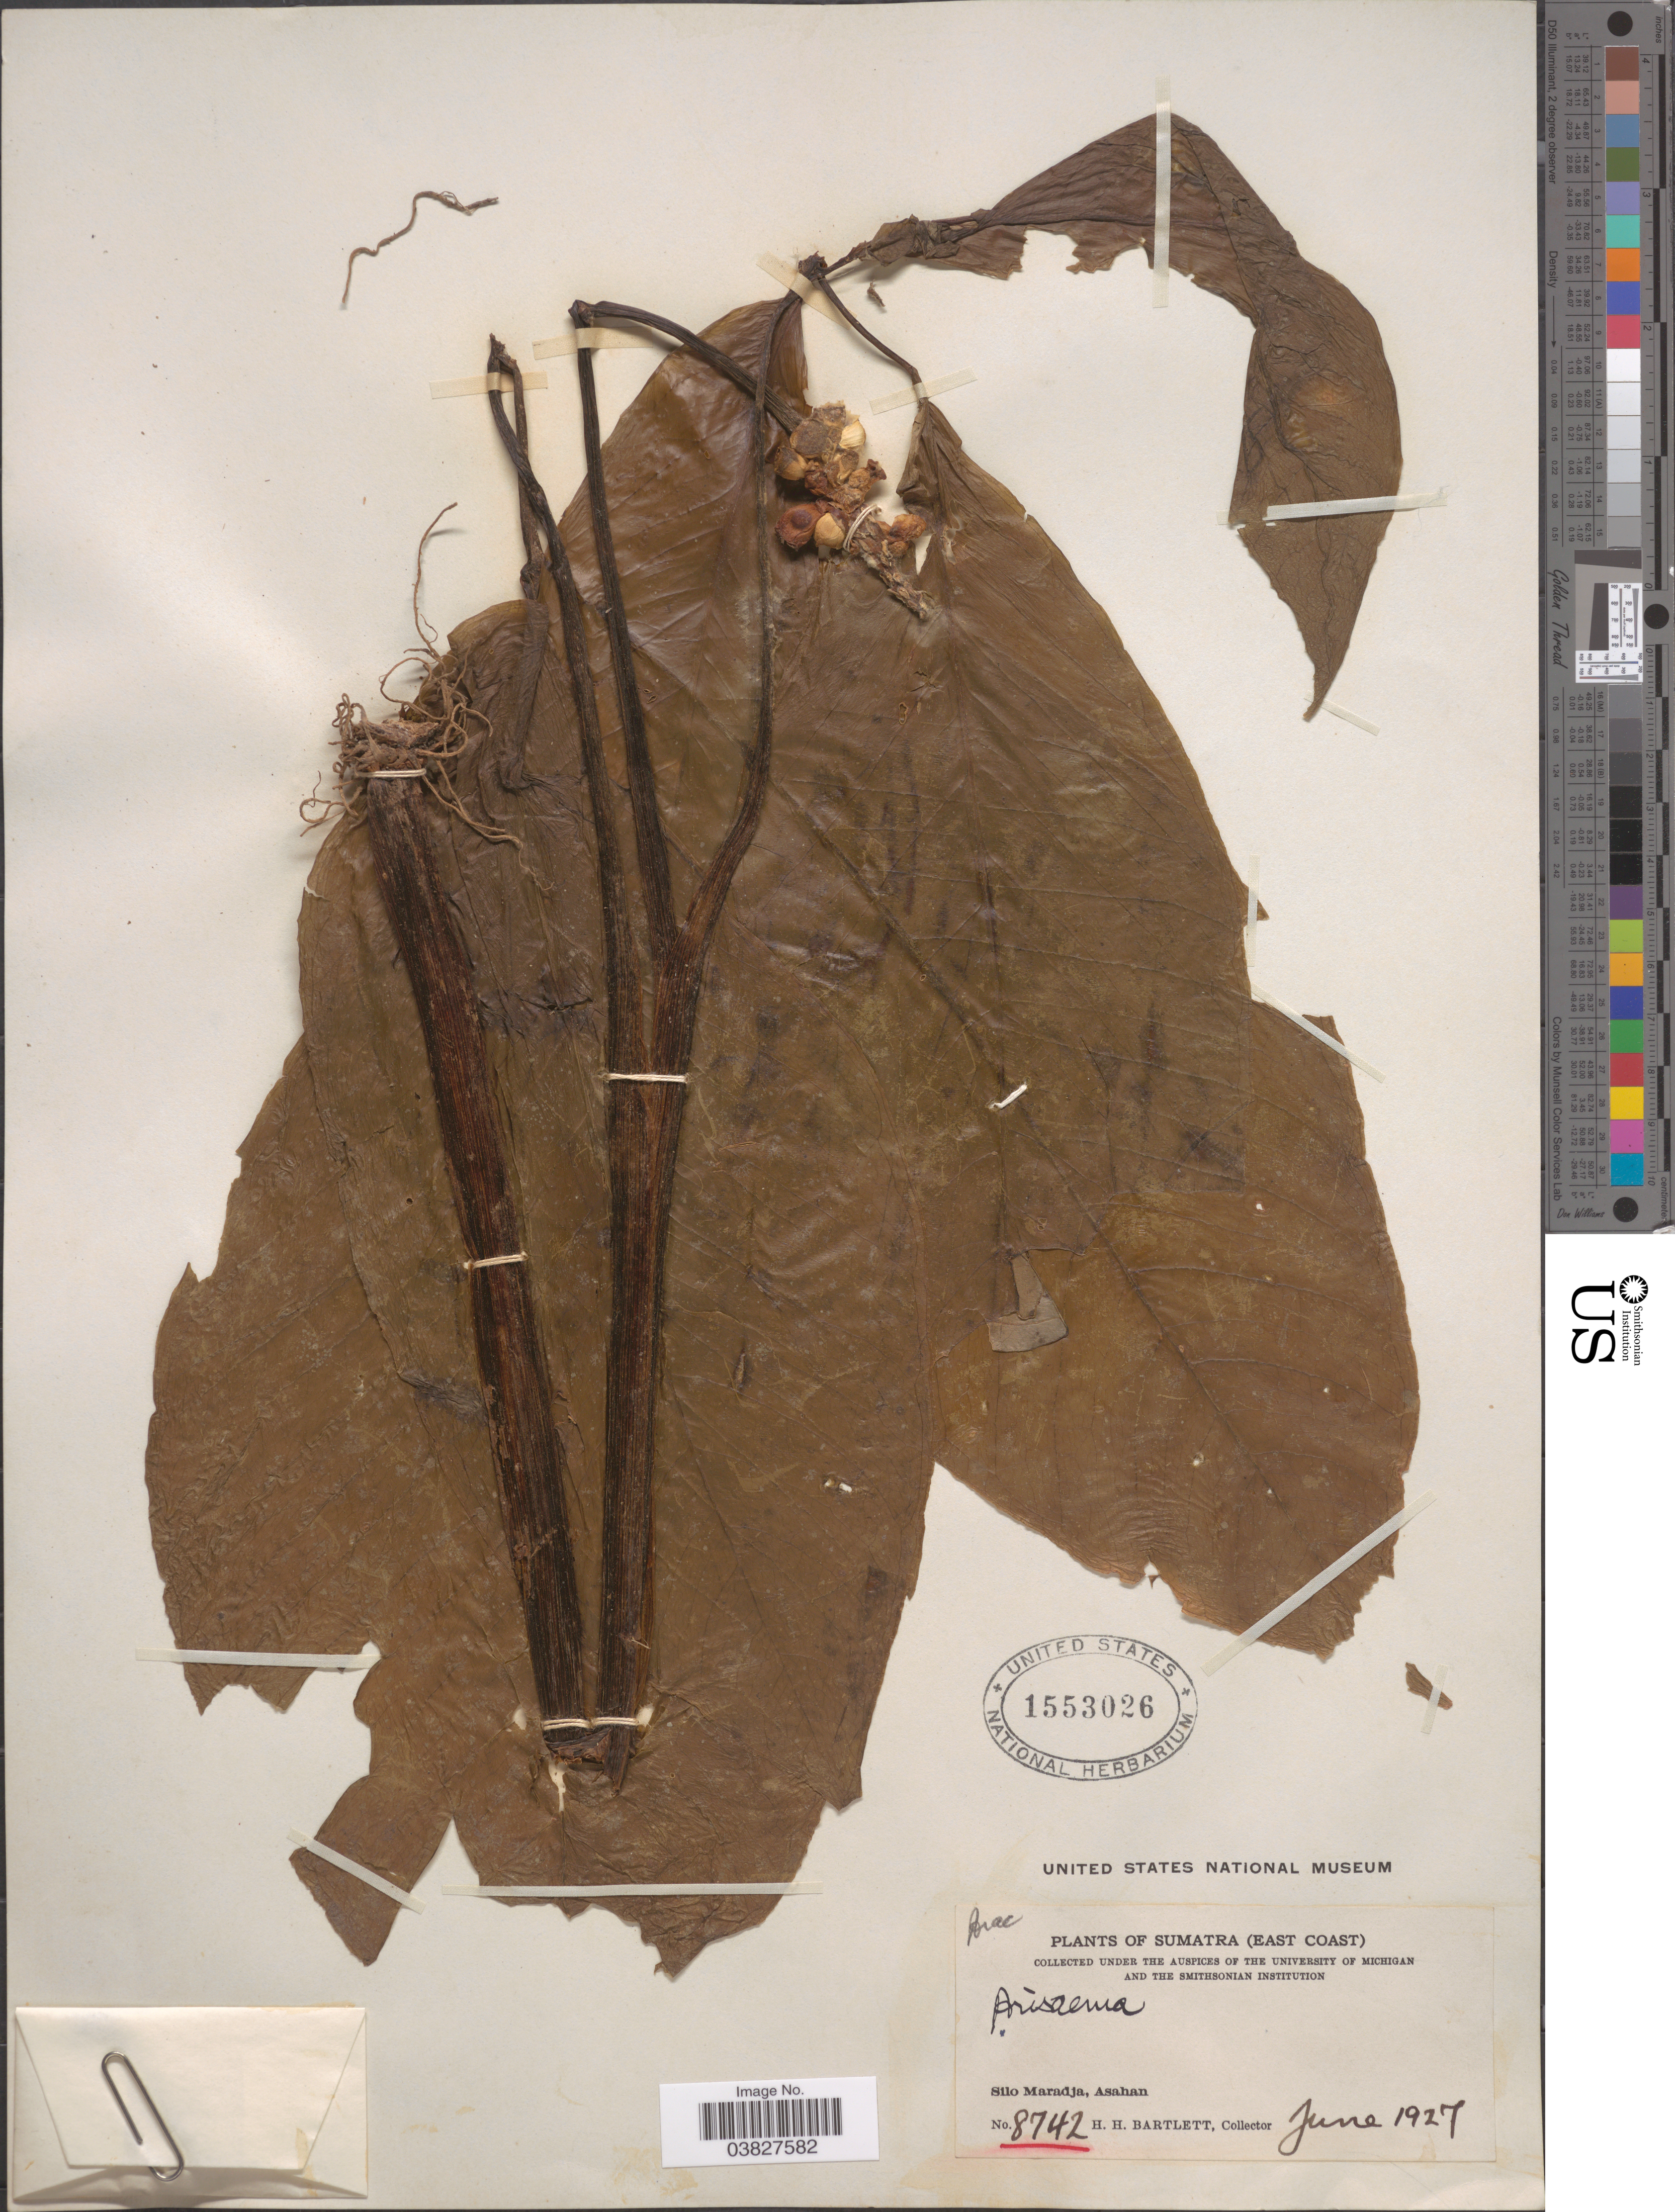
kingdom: Plantae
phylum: Tracheophyta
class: Liliopsida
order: Alismatales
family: Araceae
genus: Arisaema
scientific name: Arisaema sp.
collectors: H. H. Bartlett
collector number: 8742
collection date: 1927-06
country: Indonesia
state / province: Sumatra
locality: (East coast). Silo Maradja, Asahan.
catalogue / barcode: US 1553026